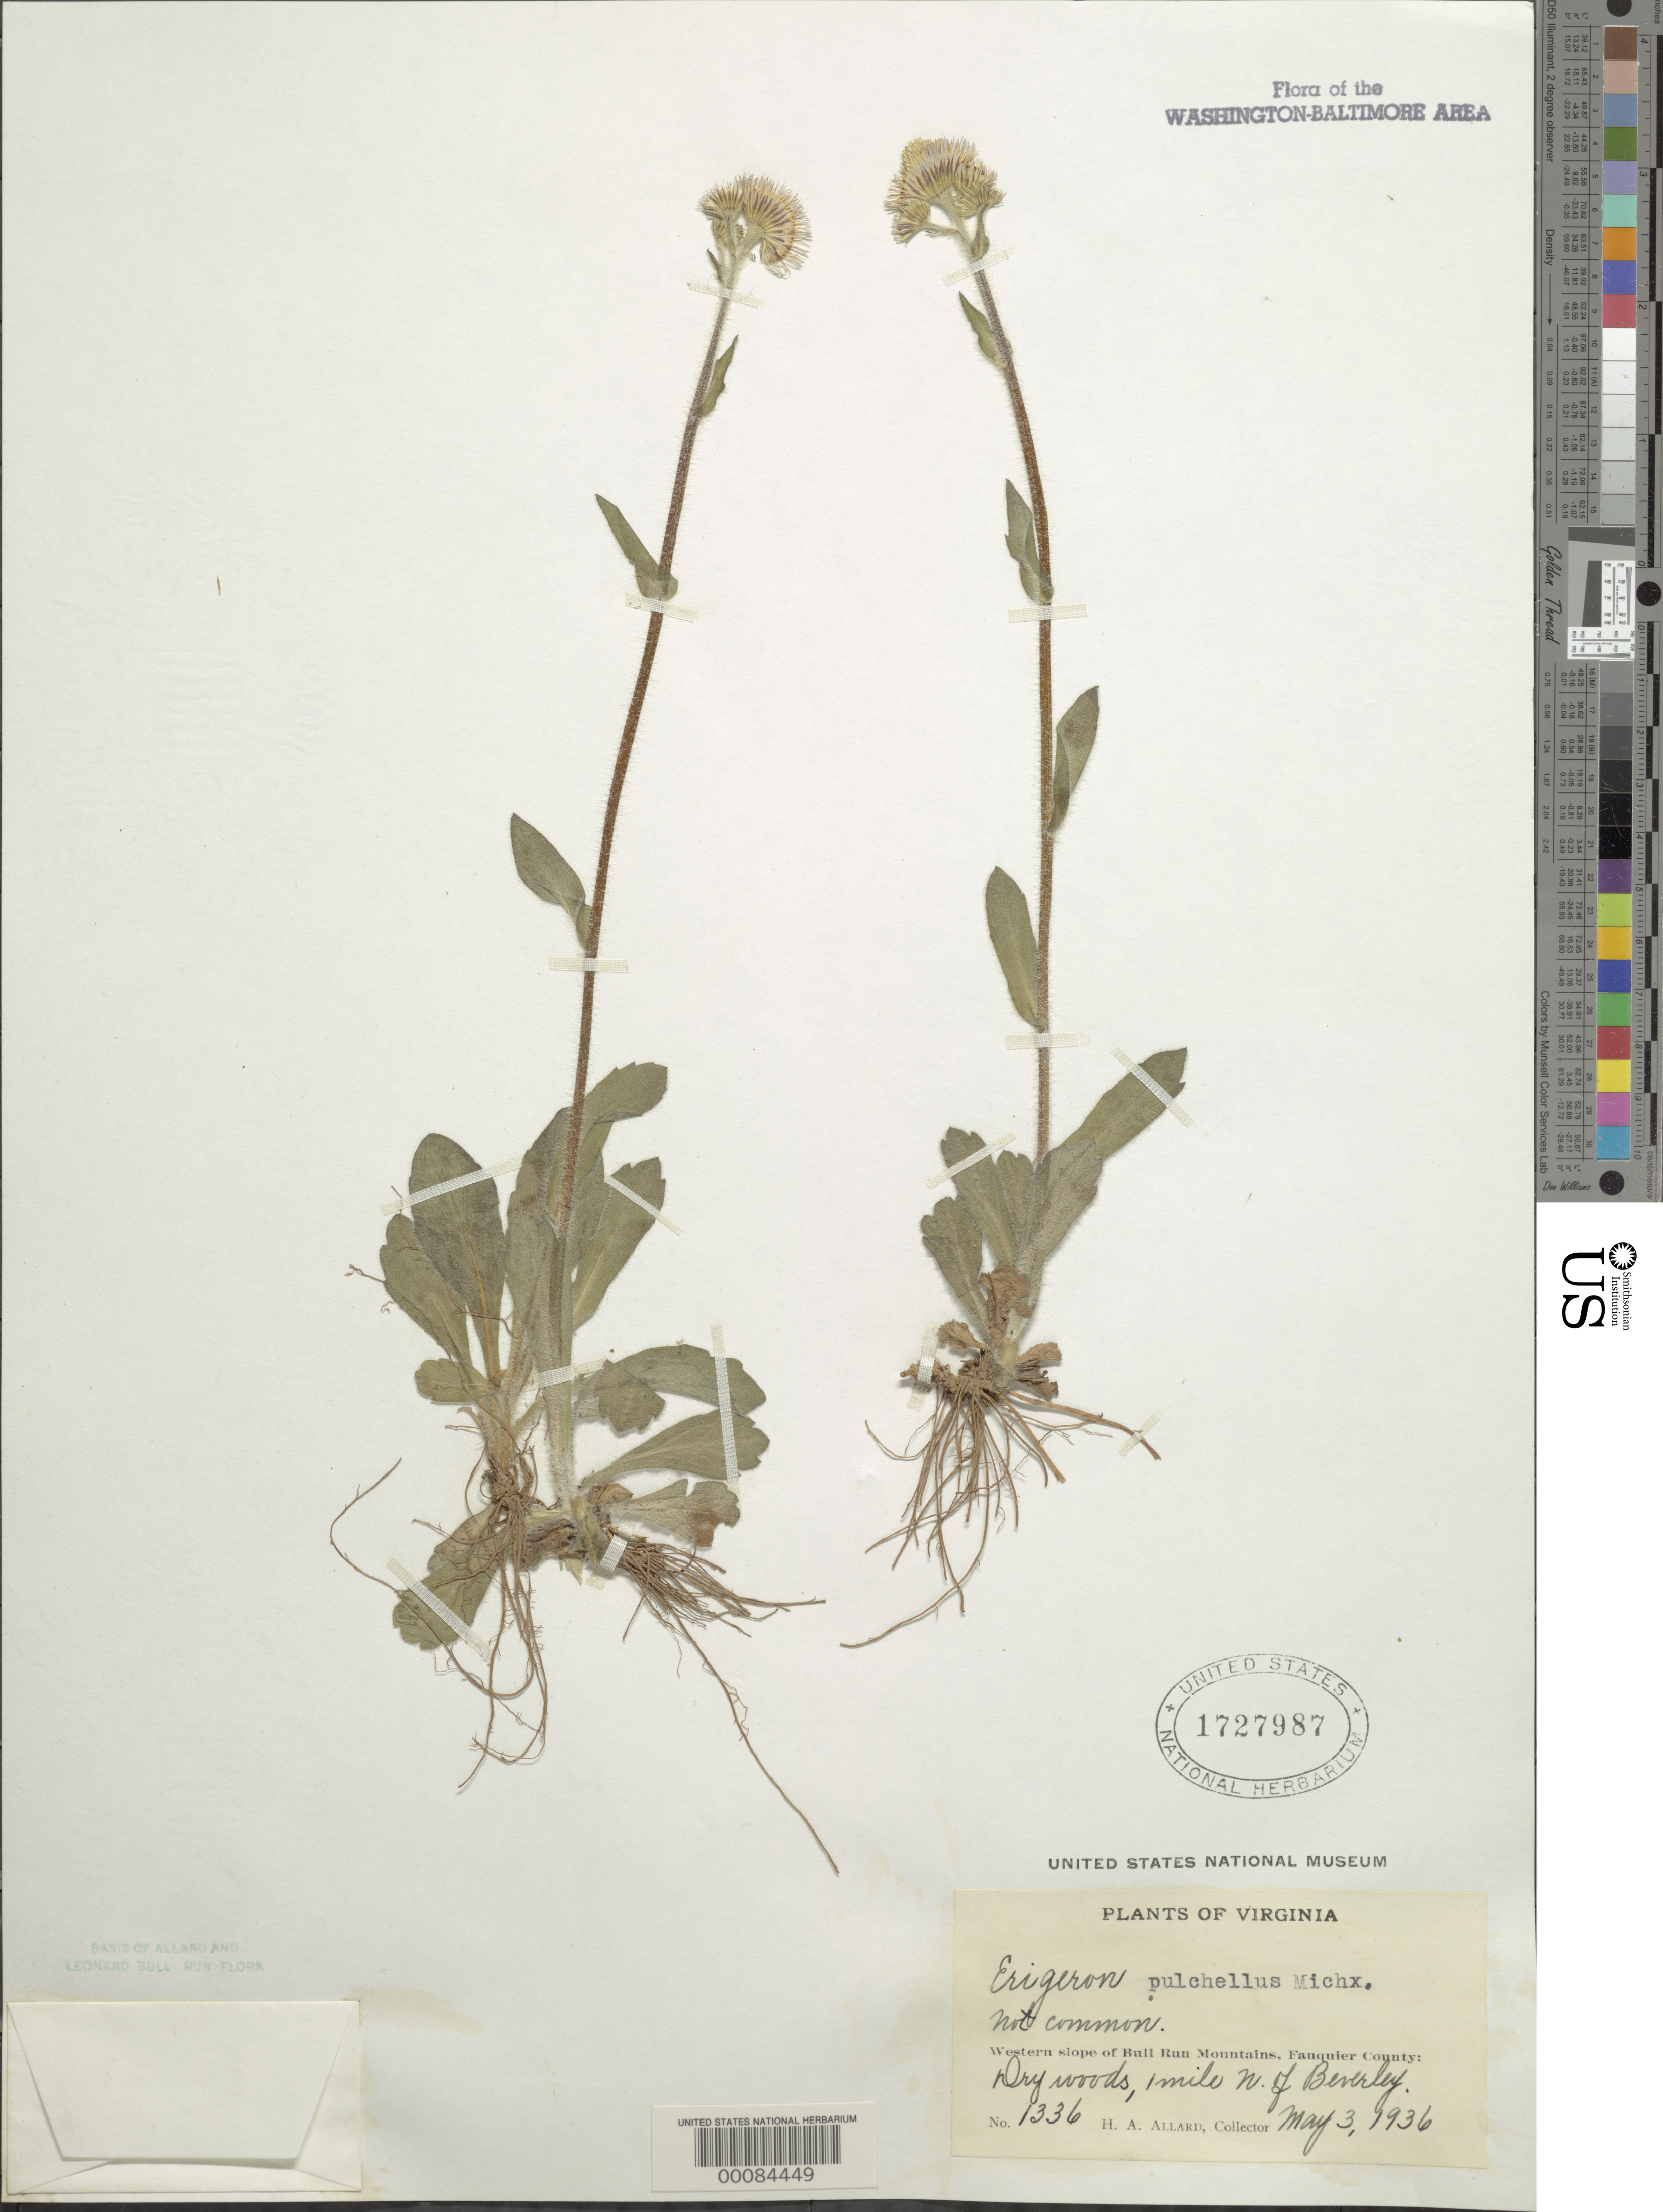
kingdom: Plantae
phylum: Tracheophyta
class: Magnoliopsida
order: Asterales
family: Asteraceae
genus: Erigeron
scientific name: Erigeron pulchellus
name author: Michx.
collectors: H. A. Allard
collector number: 1336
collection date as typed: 03 May 1936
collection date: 1936-05-03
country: United States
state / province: Virginia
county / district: Fauquier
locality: Western Slope of Bull Run Mountains, 1 Mile North of Beverley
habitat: Dry woods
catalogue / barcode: US 1727987